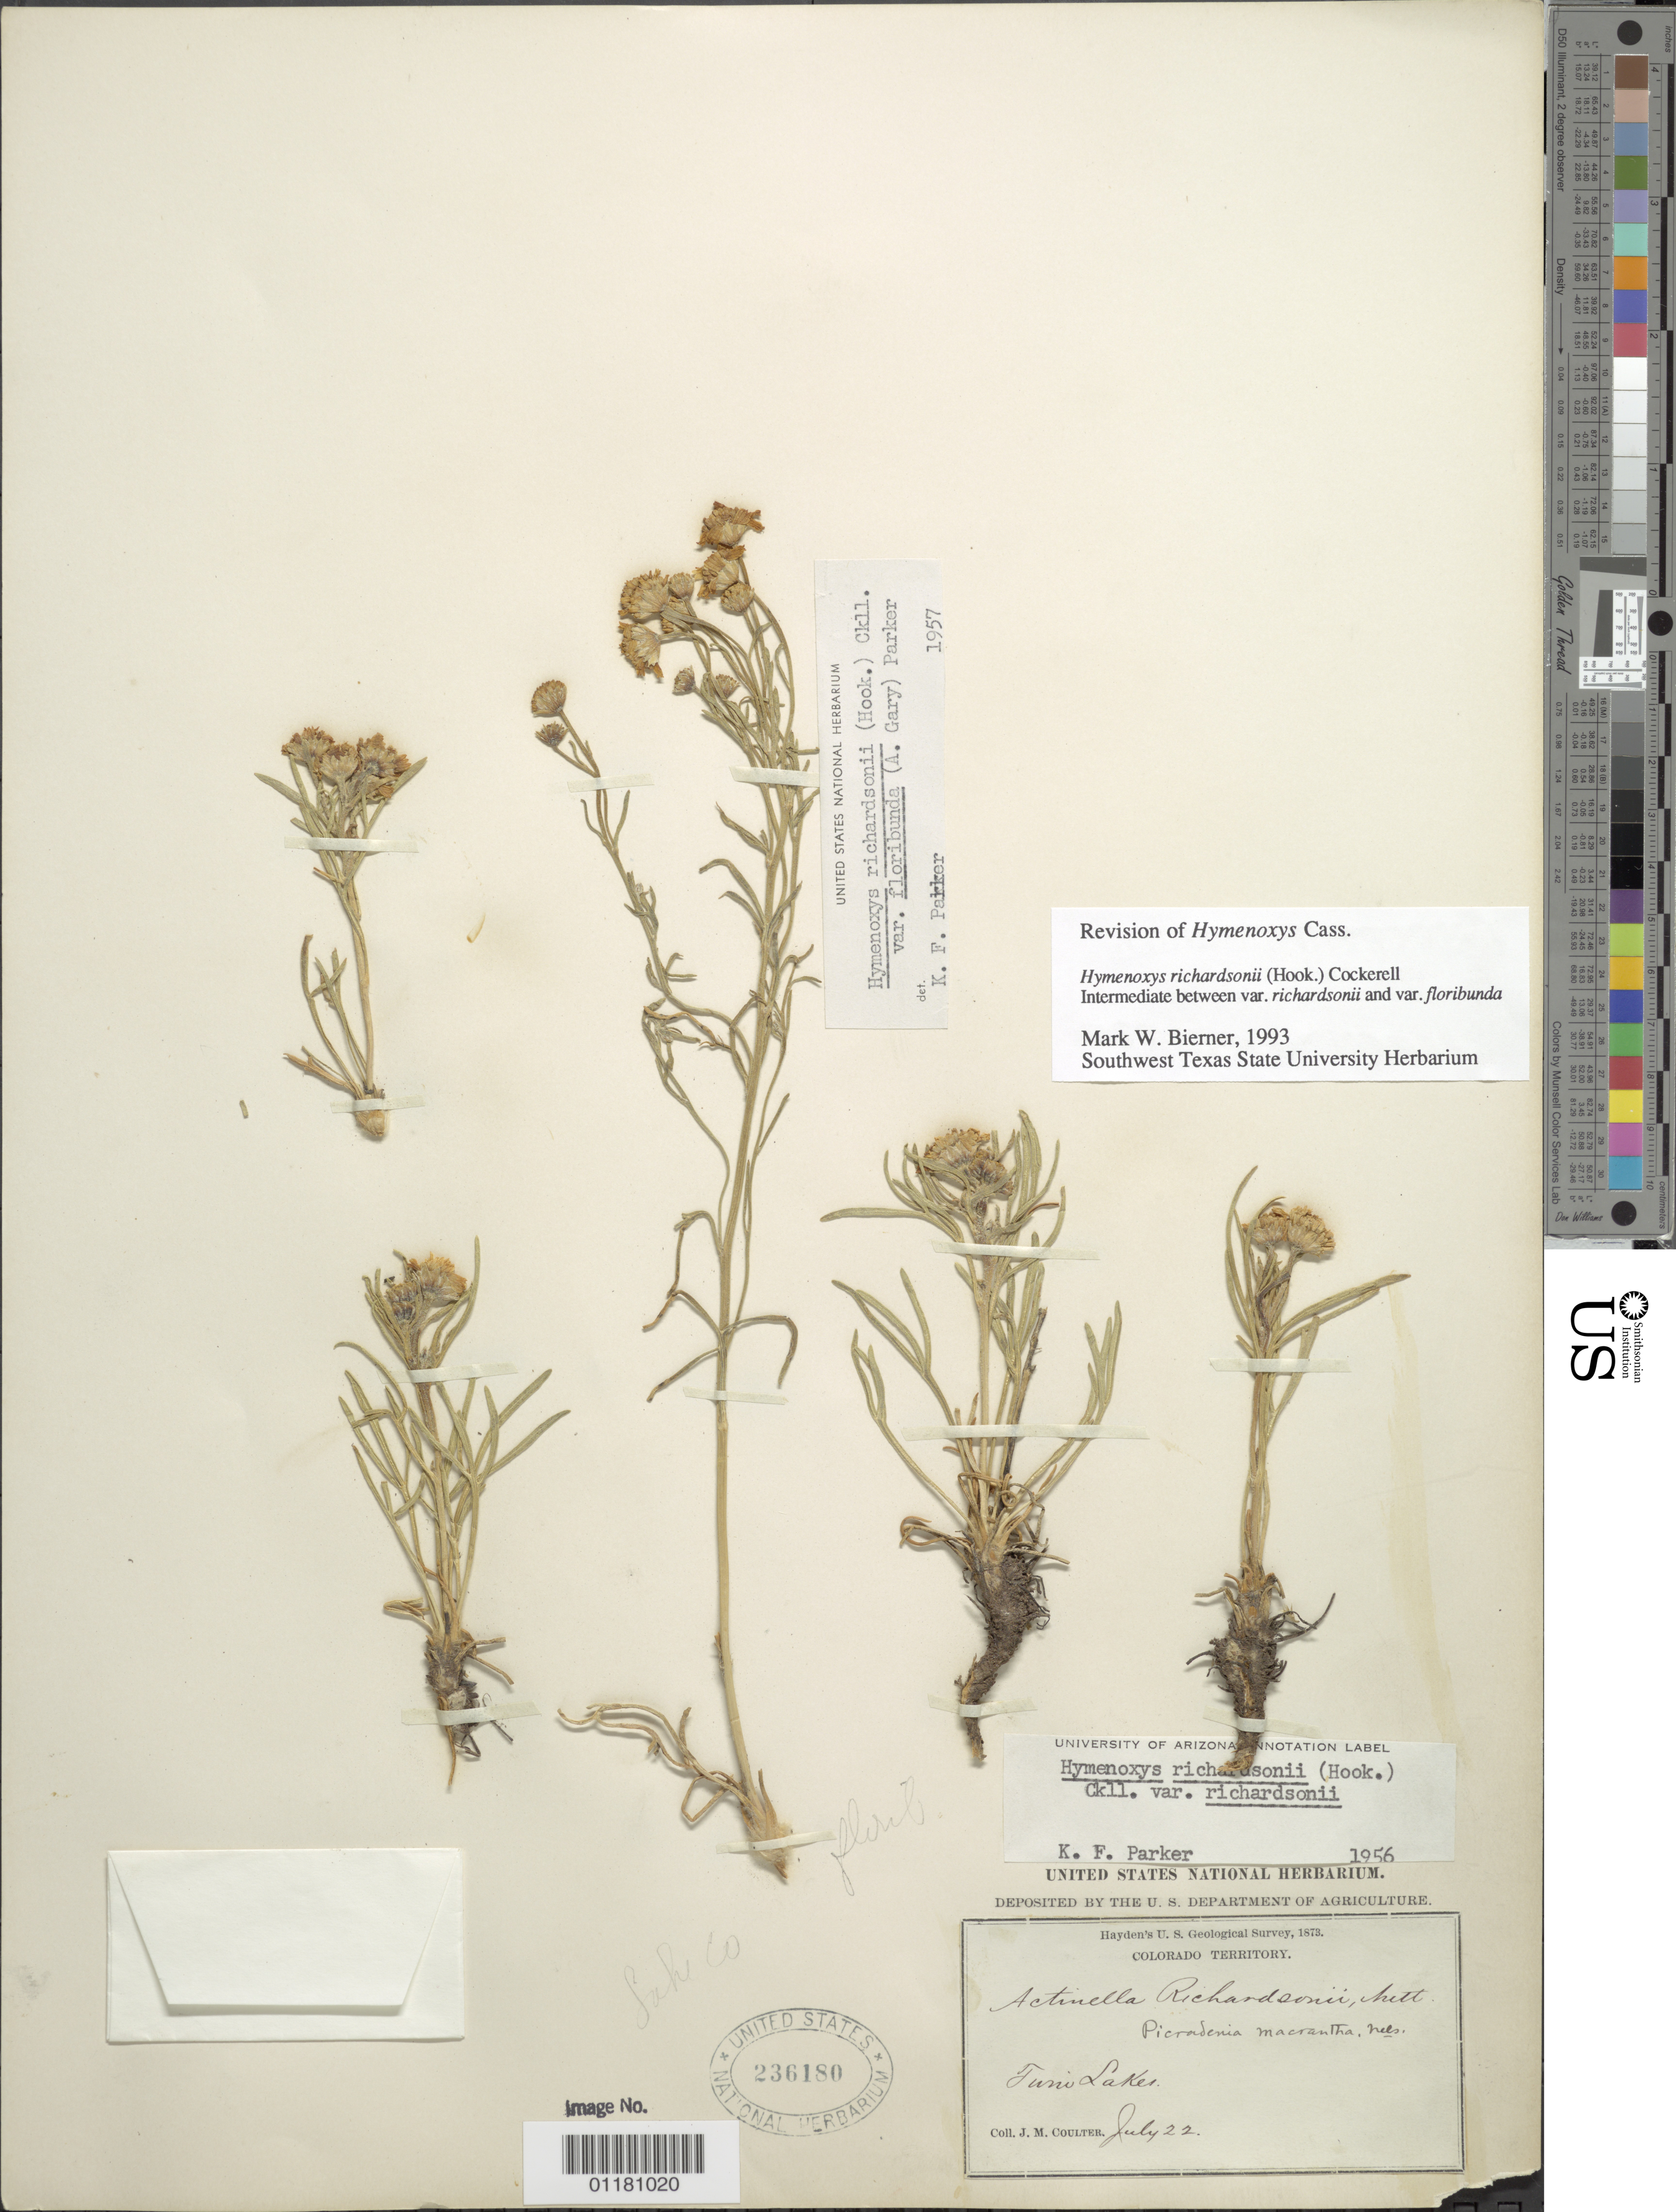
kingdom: Plantae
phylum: Tracheophyta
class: Magnoliopsida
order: Asterales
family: Asteraceae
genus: Hymenoxys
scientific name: Hymenoxys richardsonii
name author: (Hook.) Cockerell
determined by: Bierner, M. W.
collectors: J. M. Coulter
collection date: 1873-07-22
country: United States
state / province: Colorado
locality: Twin Lakes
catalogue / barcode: US 236180